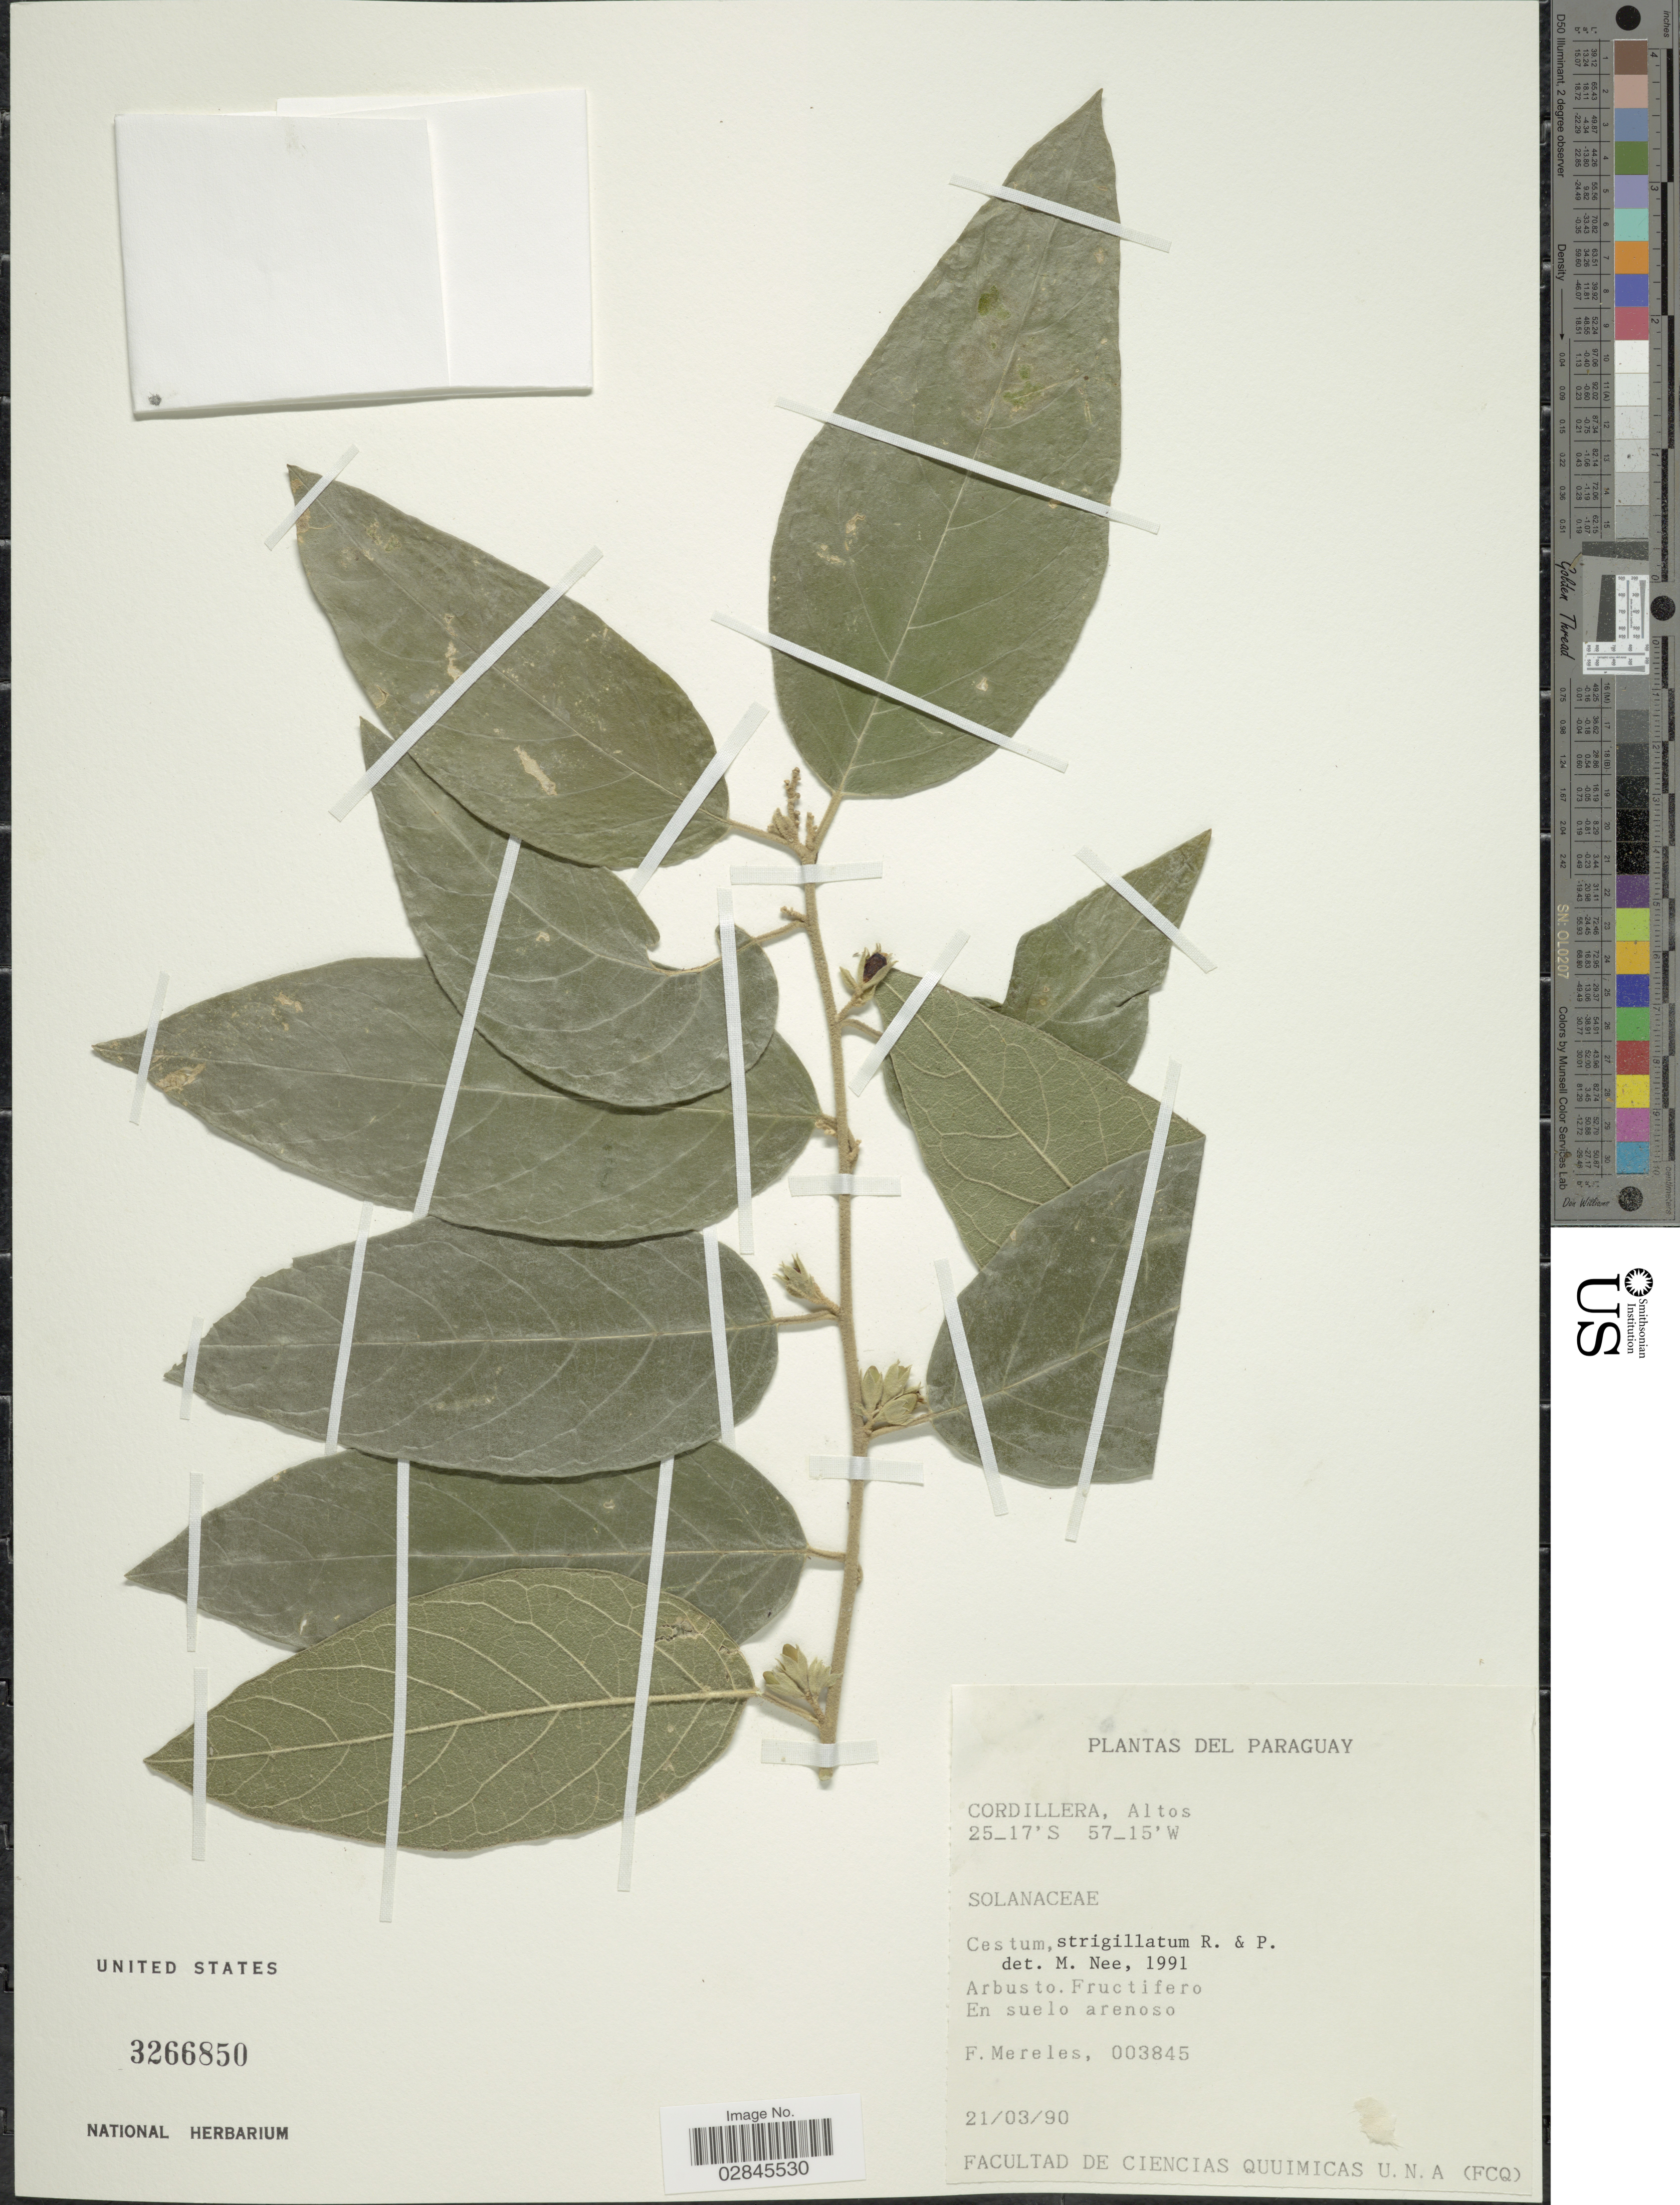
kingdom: Plantae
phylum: Tracheophyta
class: Magnoliopsida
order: Solanales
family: Solanaceae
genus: Cestrum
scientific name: Cestrum strigilatum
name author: Ruiz & Pav.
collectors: F. Mereles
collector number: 003845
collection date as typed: Transcribed d/m/y: 21/3/90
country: Paraguay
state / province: Cordillera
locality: Altos.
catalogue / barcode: US 3266850